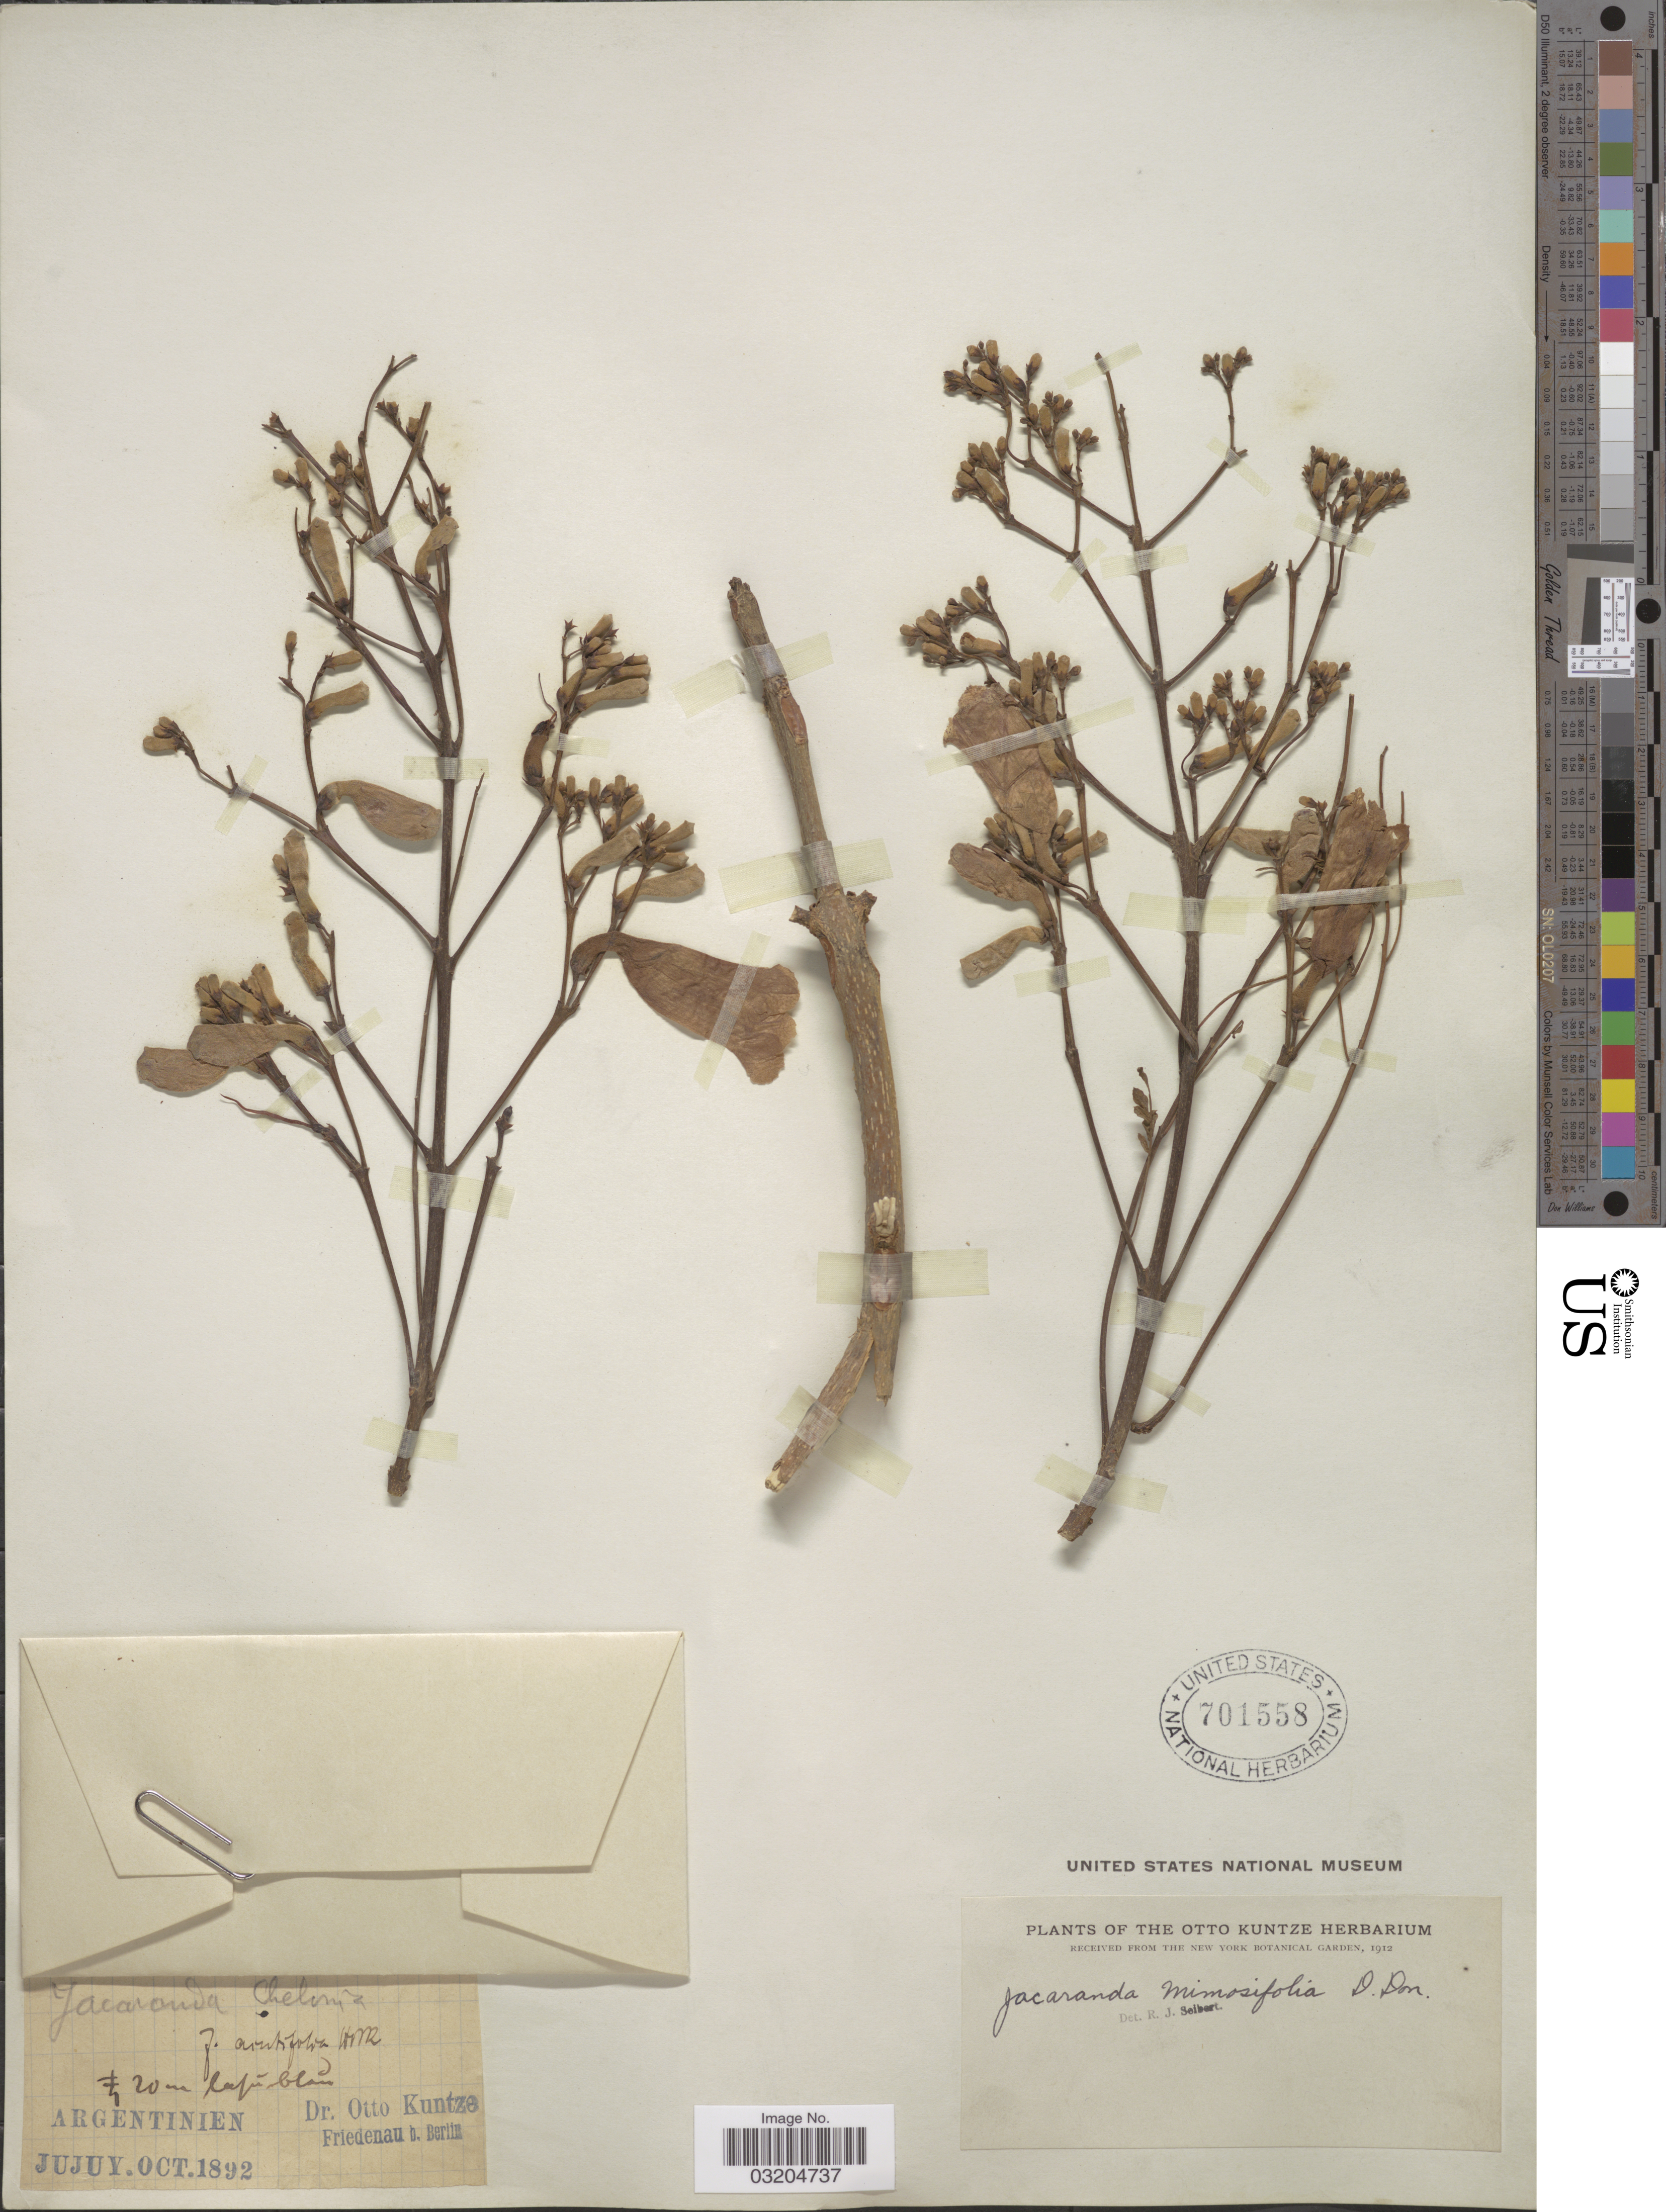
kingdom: Plantae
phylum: Tracheophyta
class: Magnoliopsida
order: Lamiales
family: Bignoniaceae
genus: Jacaranda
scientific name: Jacaranda mimosifolia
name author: D. Don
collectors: C.E.O. Kuntze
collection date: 1892-10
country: Argentina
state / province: Jujuy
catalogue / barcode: US 701558